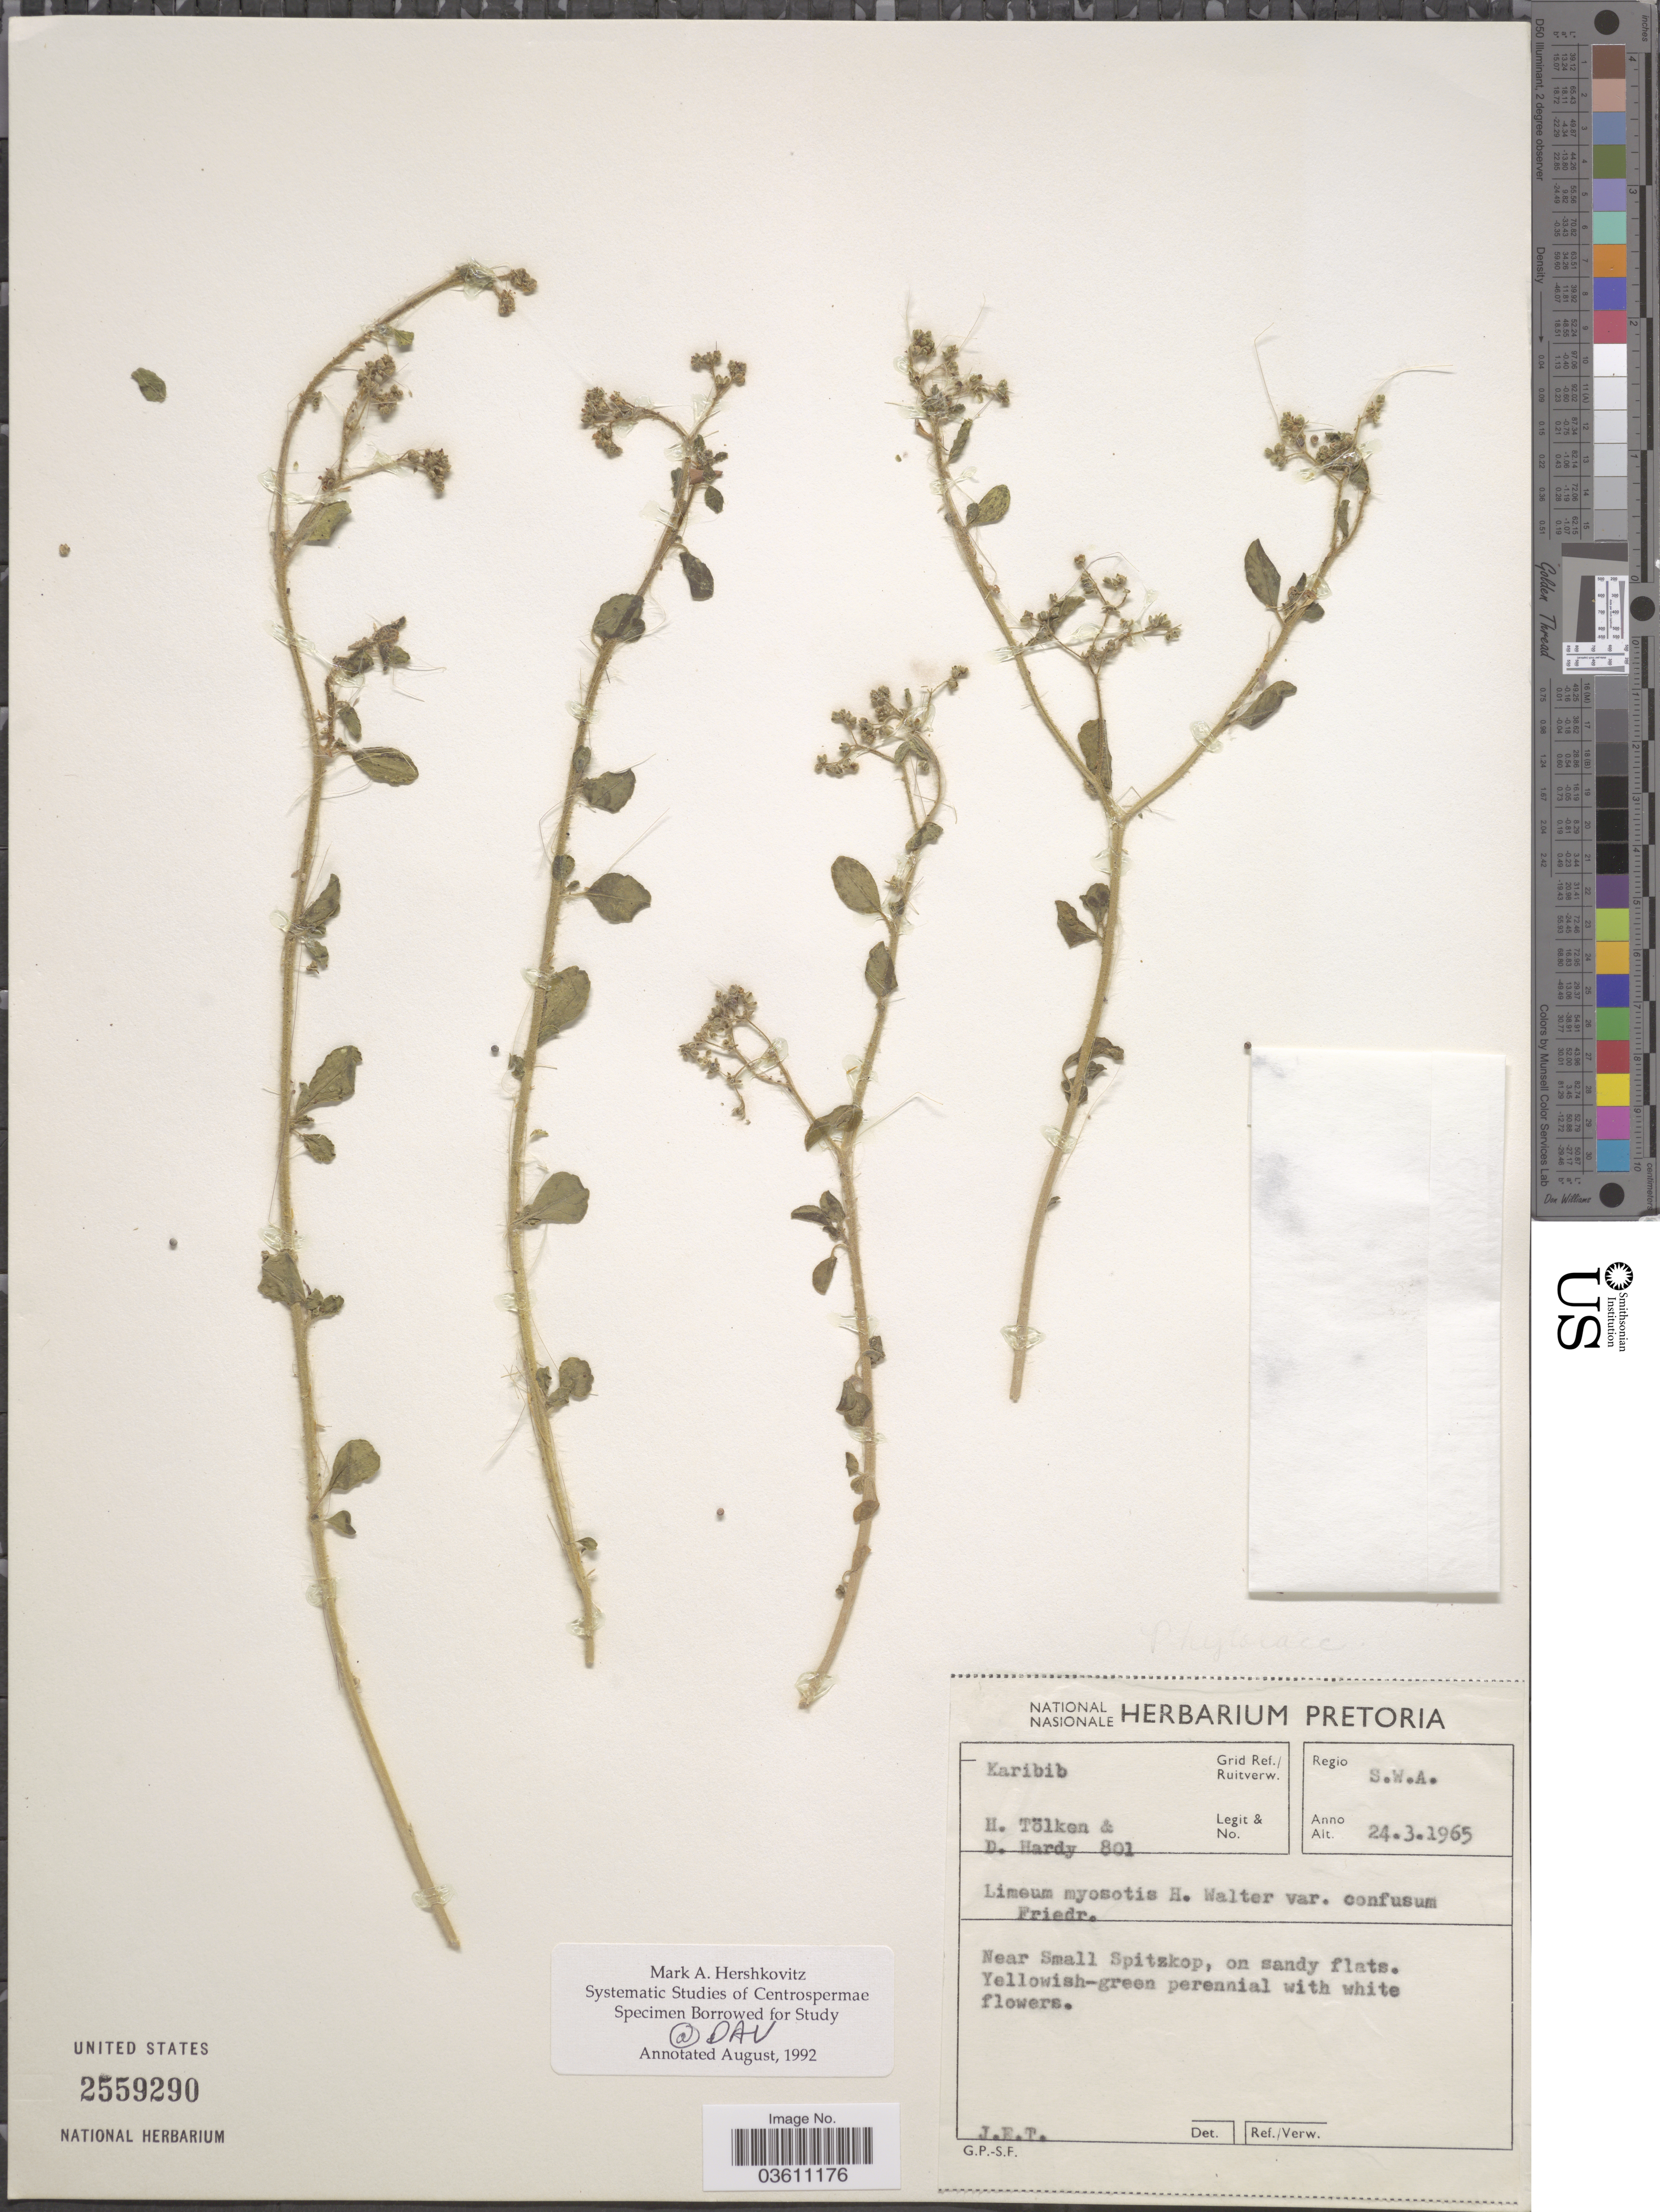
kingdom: Plantae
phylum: Tracheophyta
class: Magnoliopsida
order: Caryophyllales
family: Limeaceae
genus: Limeum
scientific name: Limeum myosotis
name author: H. Walter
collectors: H. R. Tölken & D. Hardy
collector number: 801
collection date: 1965-03-24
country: Namibia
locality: Karibib Grid Ref./ Ruitverw. Regio S.W.A. Near Small Spitzkop.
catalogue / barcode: US 2559290